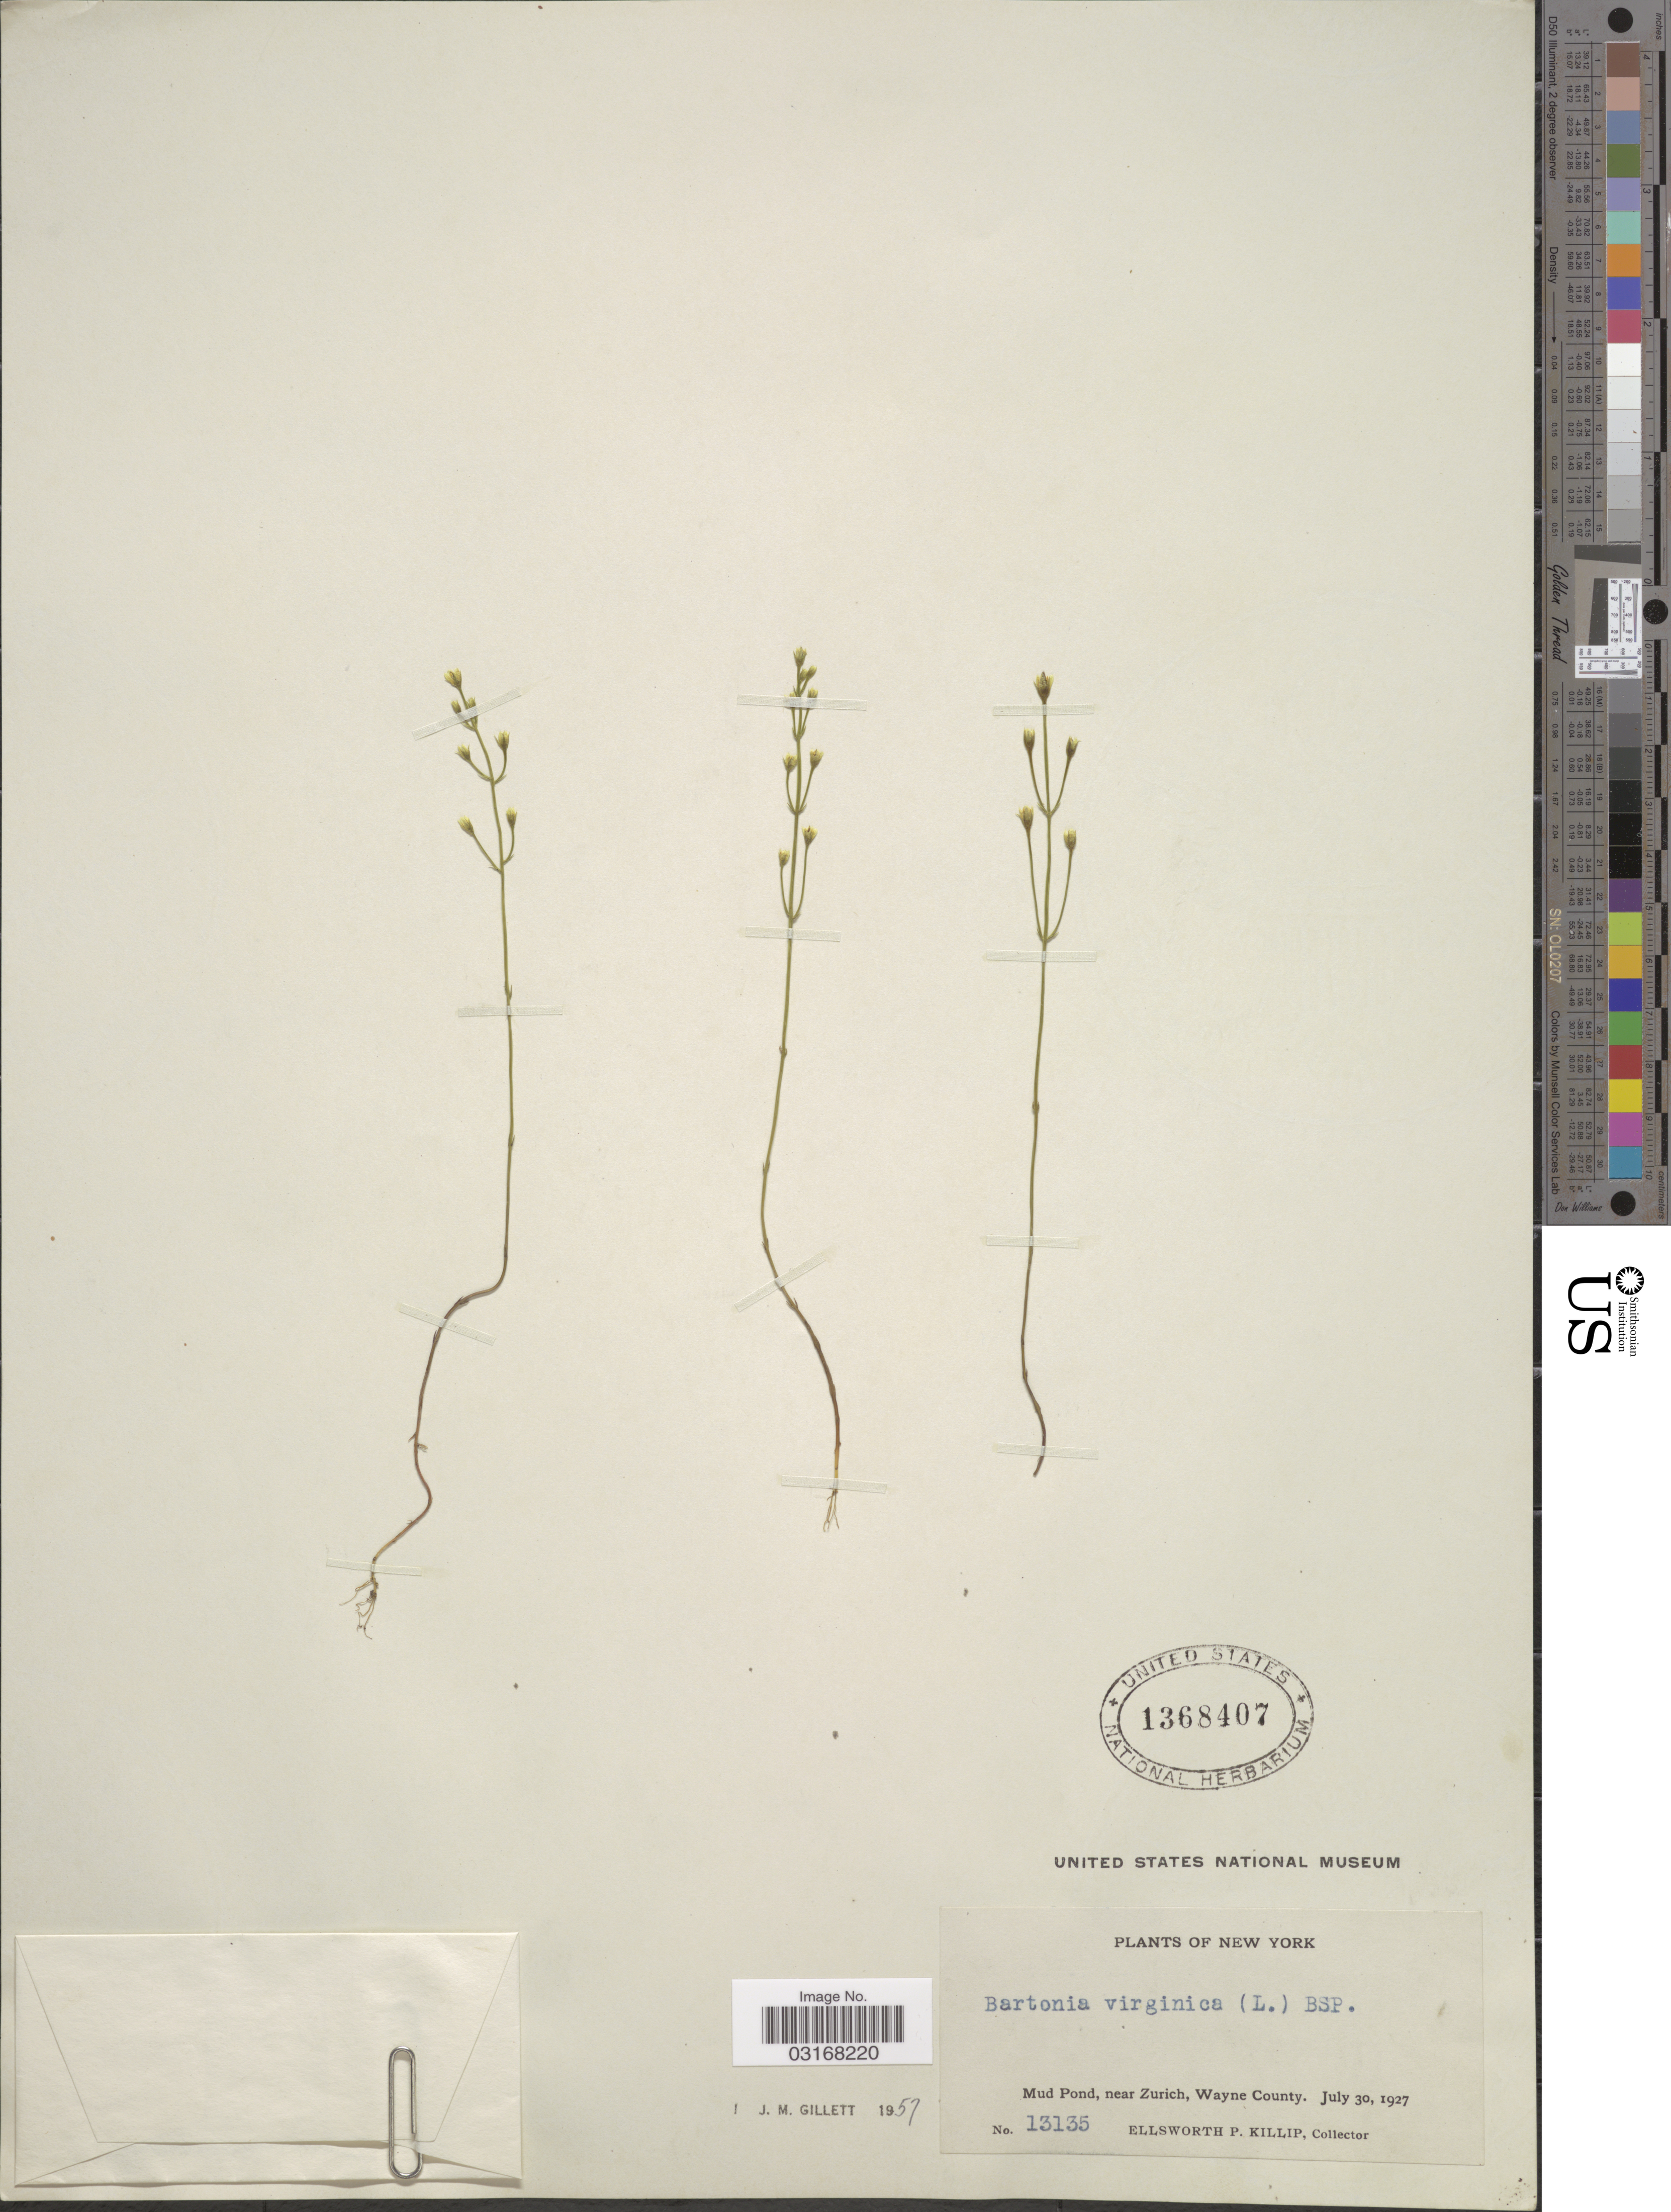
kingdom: Plantae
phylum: Tracheophyta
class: Magnoliopsida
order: Gentianales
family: Gentianaceae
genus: Bartonia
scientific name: Bartonia virginica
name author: (L.) Britton, Stearns & Poggenb.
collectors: E. P. Killip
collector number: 13135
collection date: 1927-07-30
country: United States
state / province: New York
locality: Mud Pond, near Zurich, Wayne County.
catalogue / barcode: US 1368407